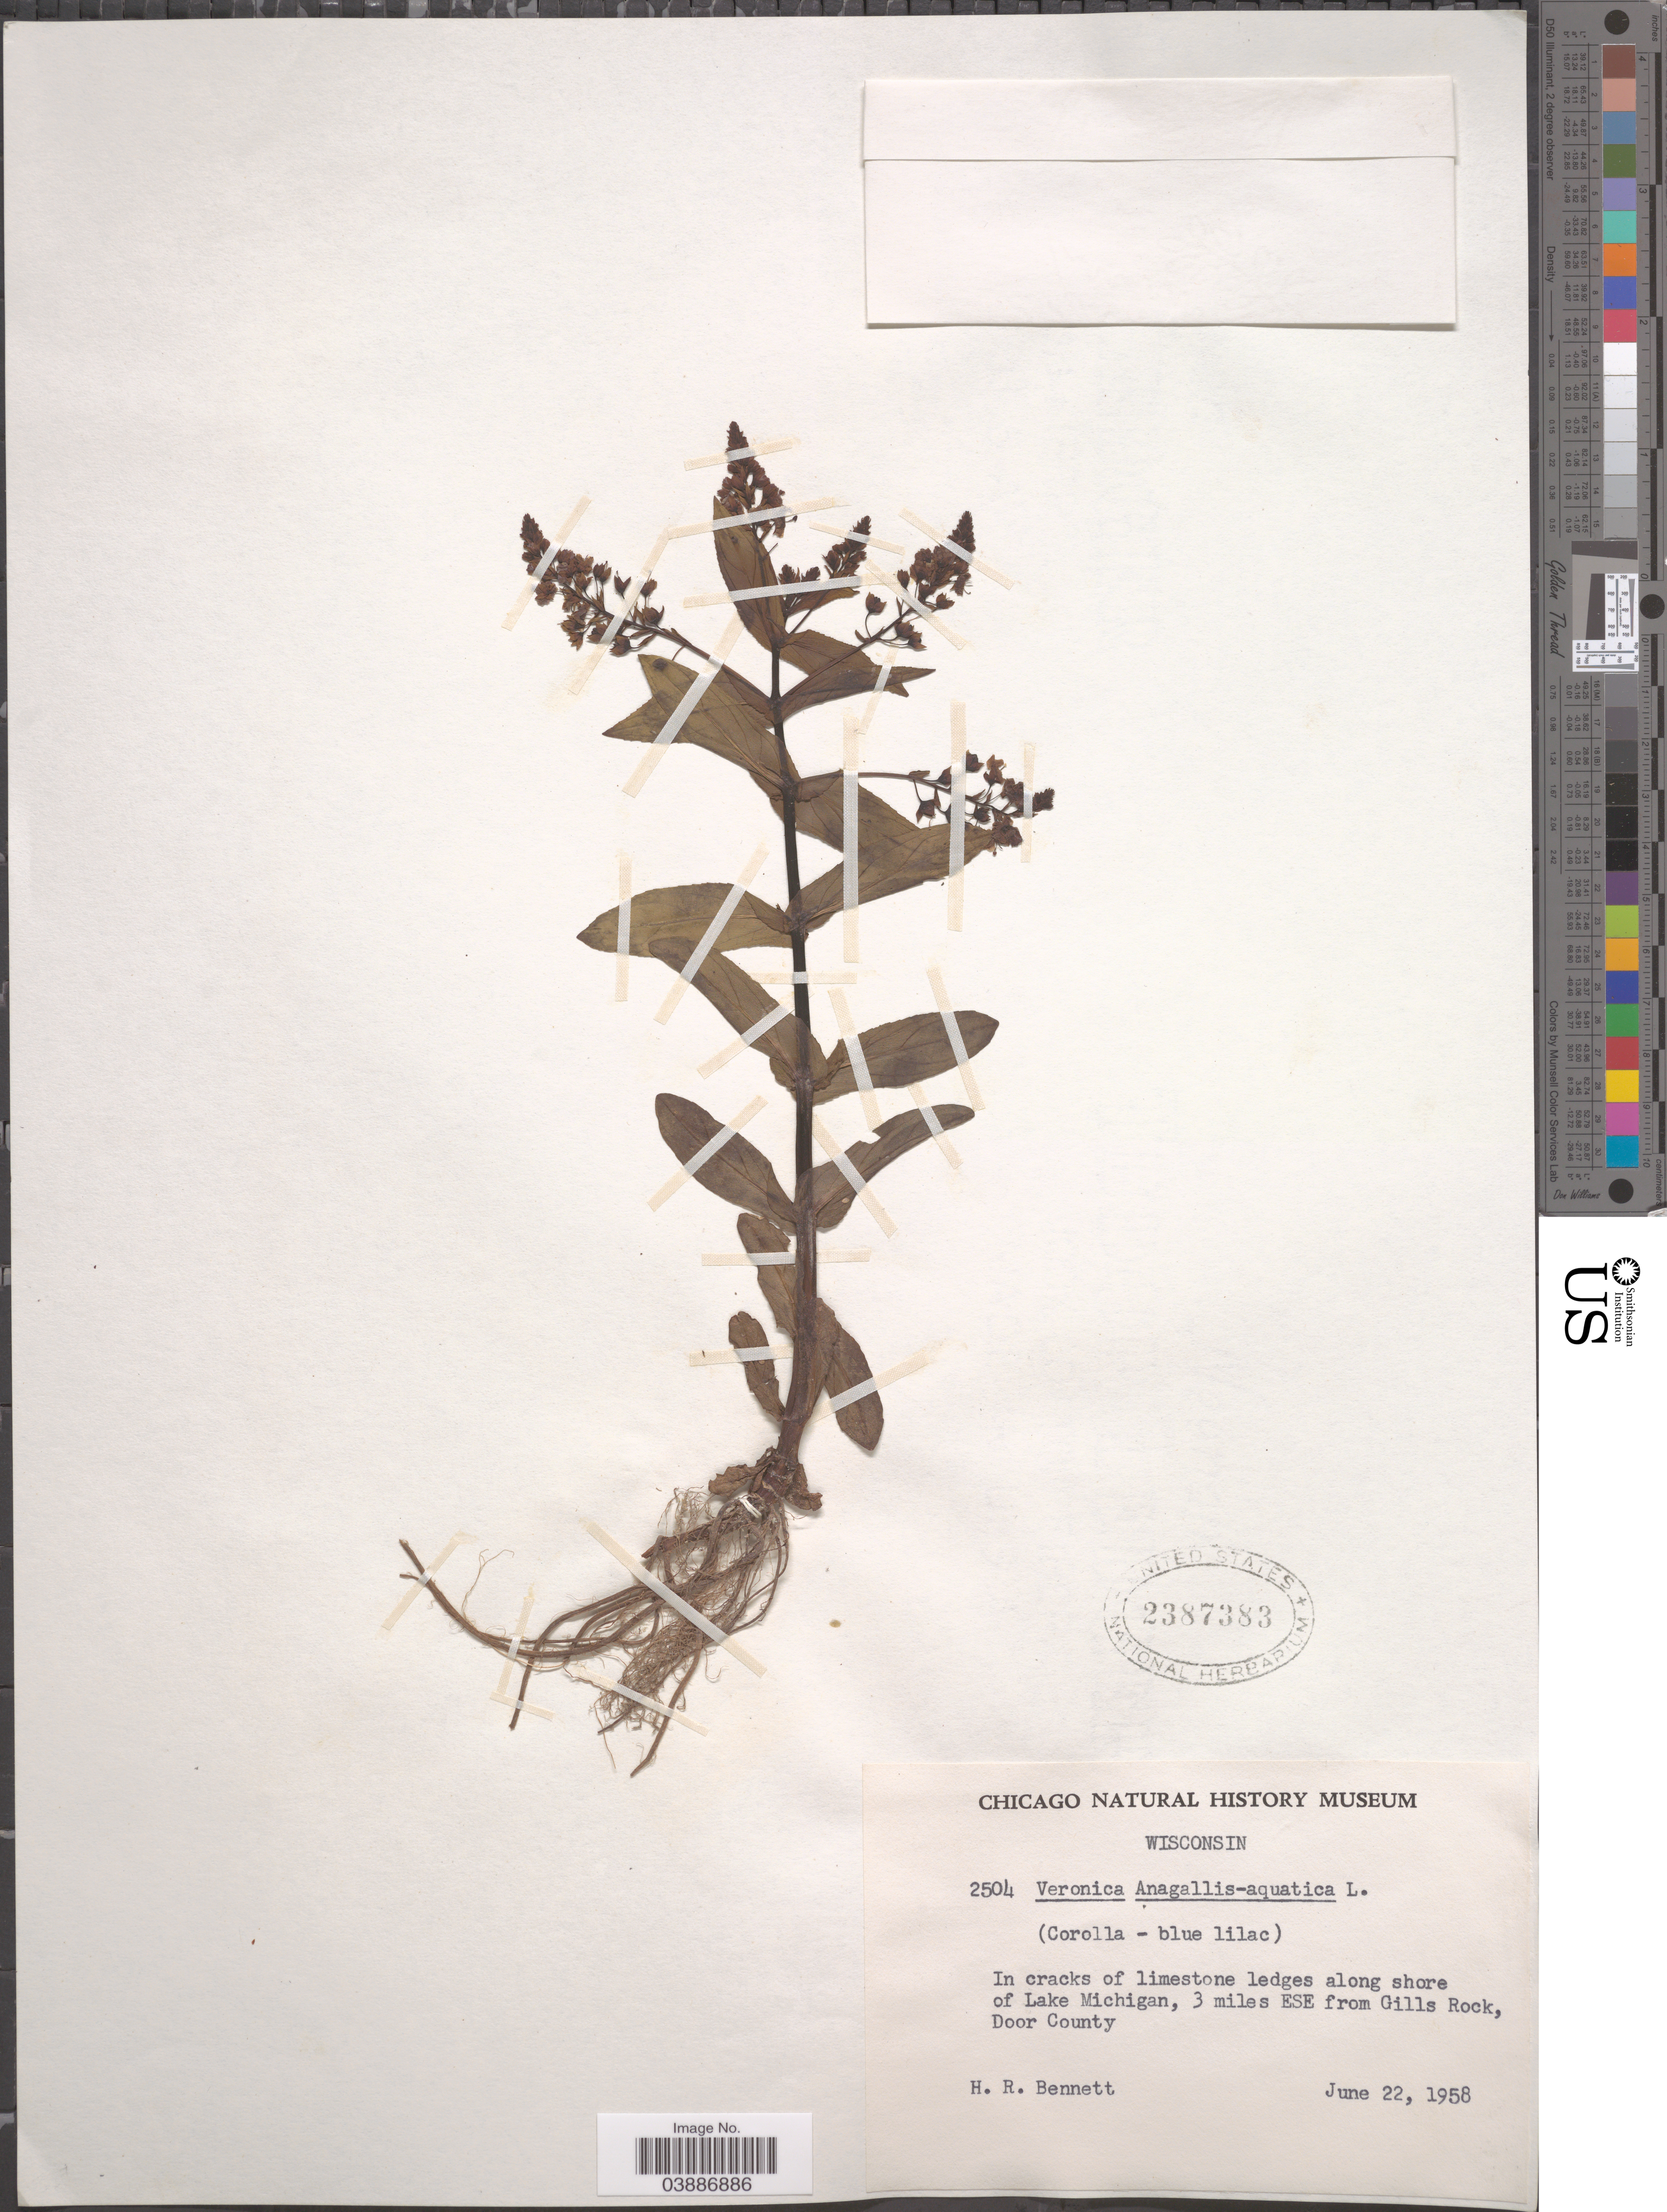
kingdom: Plantae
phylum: Tracheophyta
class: Magnoliopsida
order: Lamiales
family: Plantaginaceae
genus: Veronica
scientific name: Veronica anagallis-aquatica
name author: L.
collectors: H. R. Bennett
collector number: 2504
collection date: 1958-06-22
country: United States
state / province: Wisconsin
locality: In cracks of limestone ledges along shore of Lake Michigan, 3 miles ESE from Gills Rock, Door County.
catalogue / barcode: US 2387383